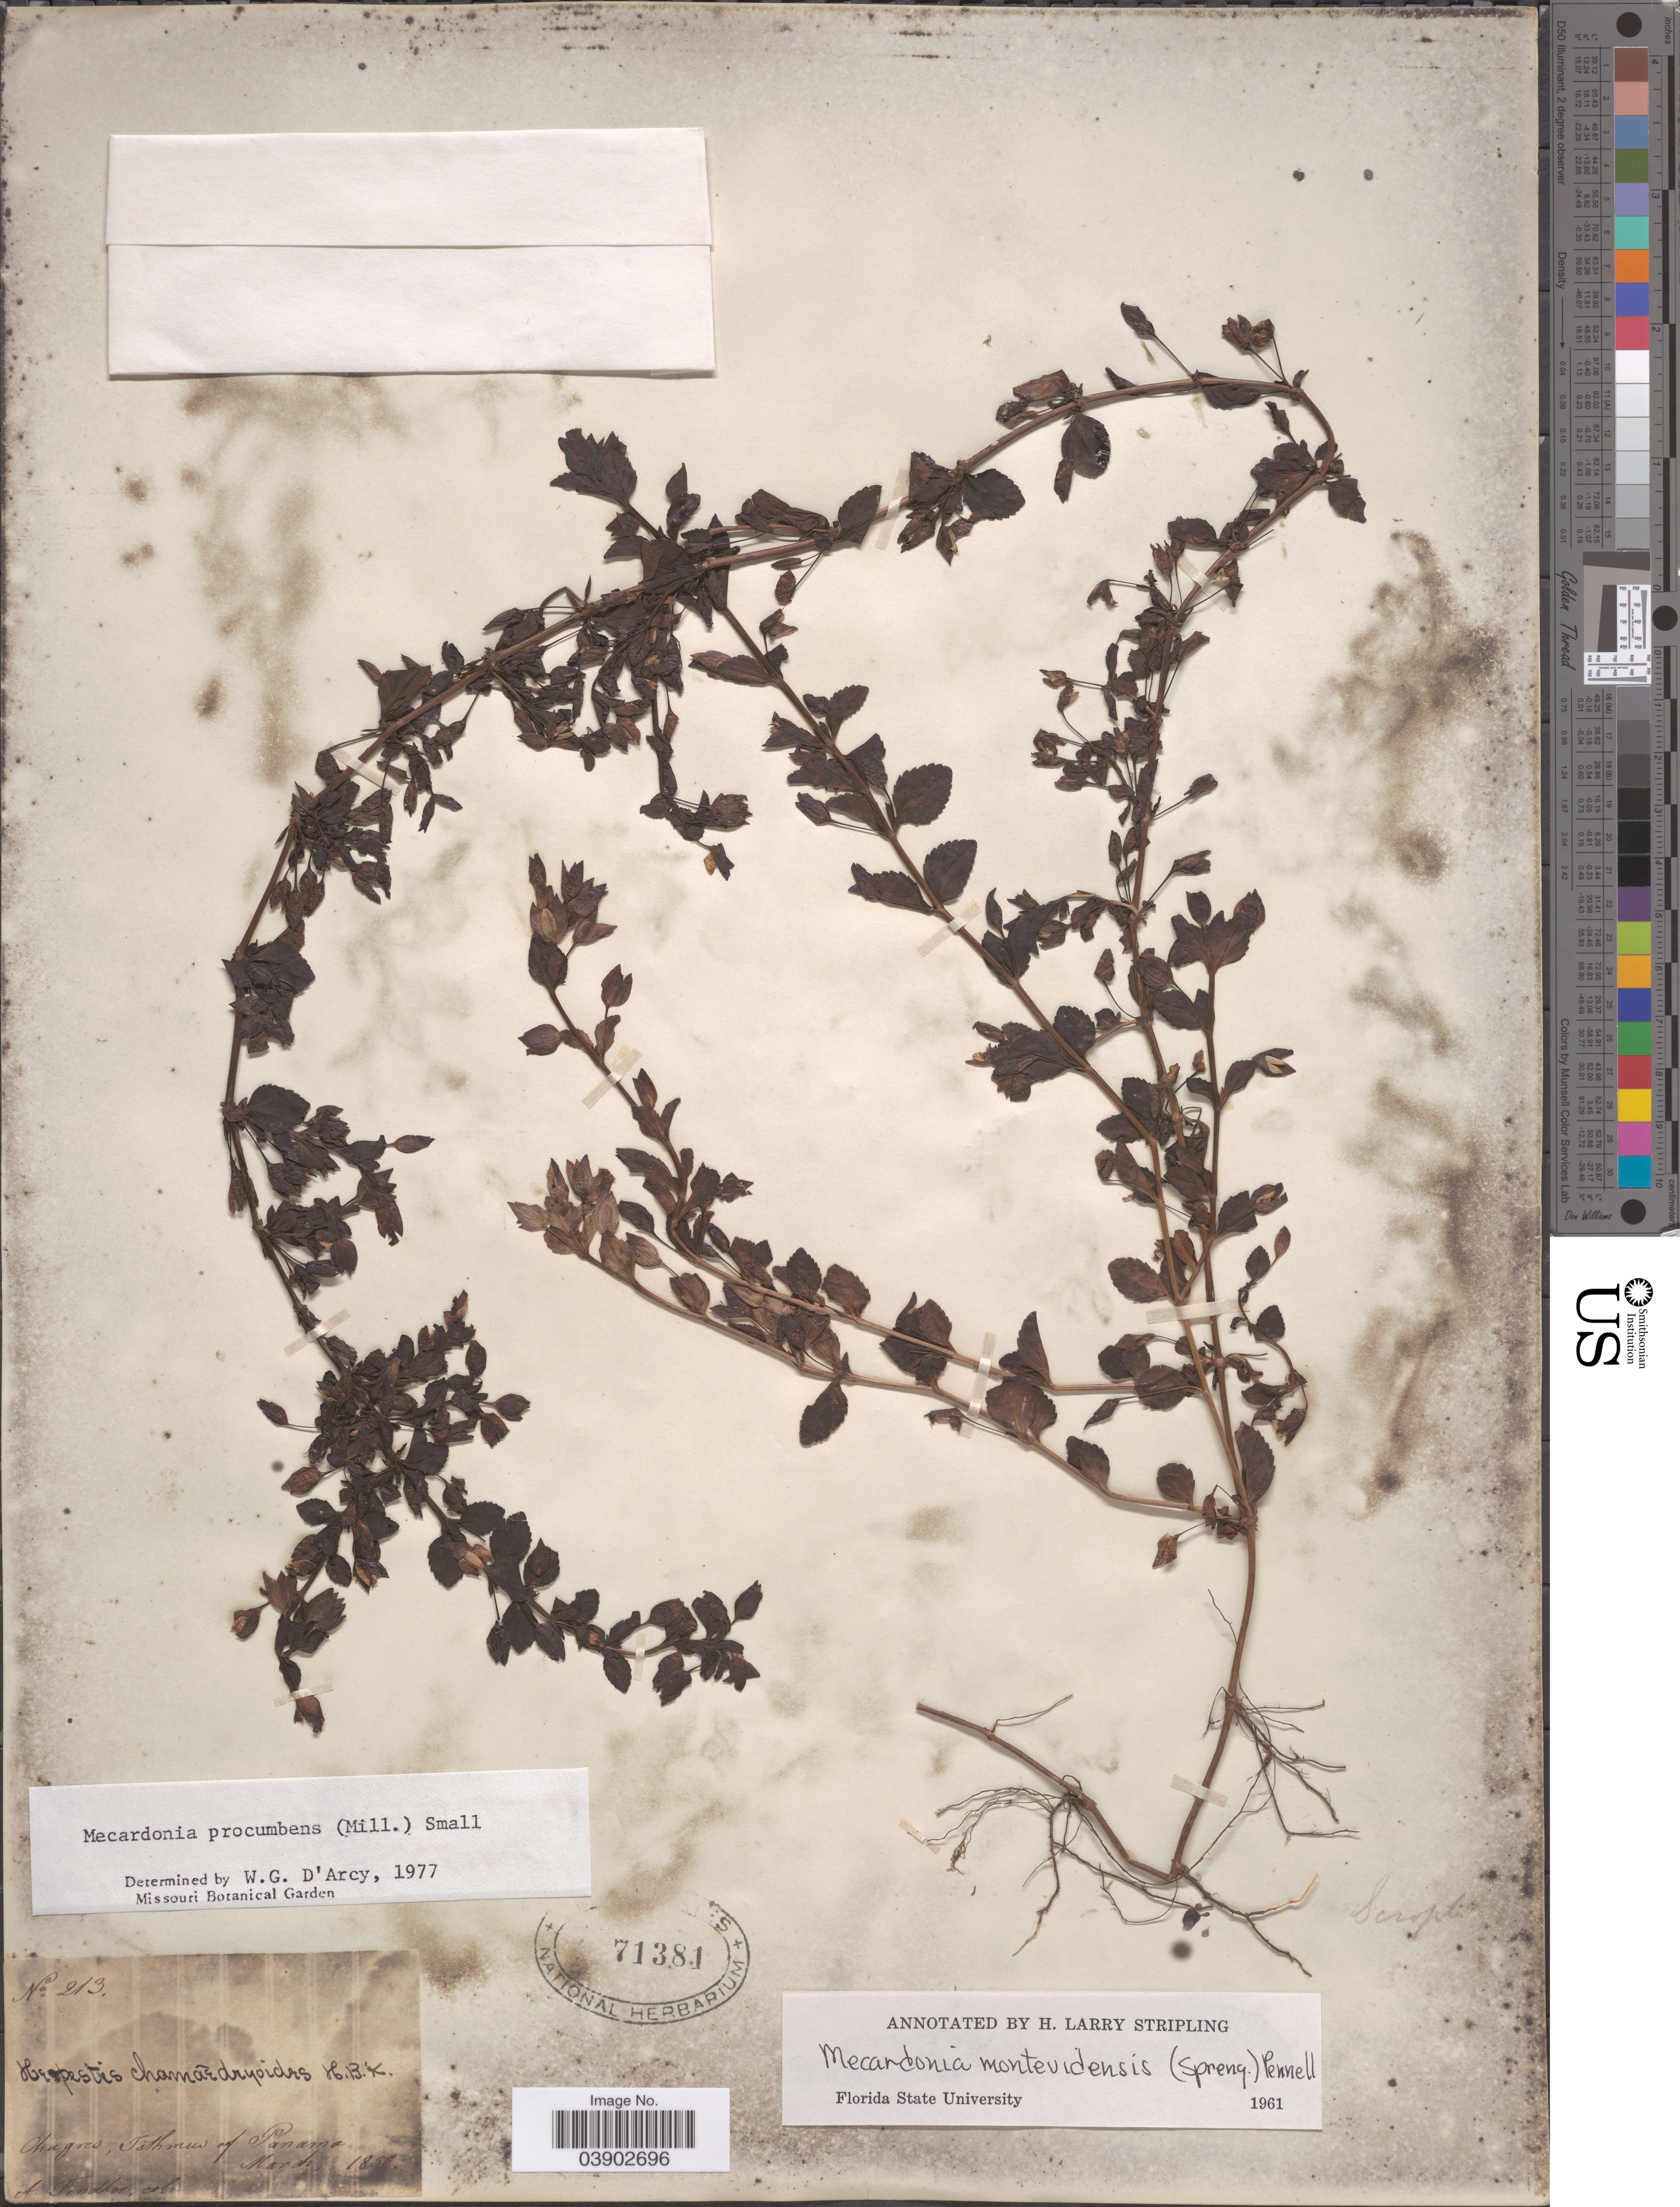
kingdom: Plantae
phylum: Tracheophyta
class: Magnoliopsida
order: Lamiales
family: Plantaginaceae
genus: Mecardonia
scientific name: Mecardonia procumbens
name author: (Mill.) Small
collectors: A. Fendler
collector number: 213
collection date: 1850-03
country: Panama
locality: Chagres, Isthmus of Panama.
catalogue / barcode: US 71381